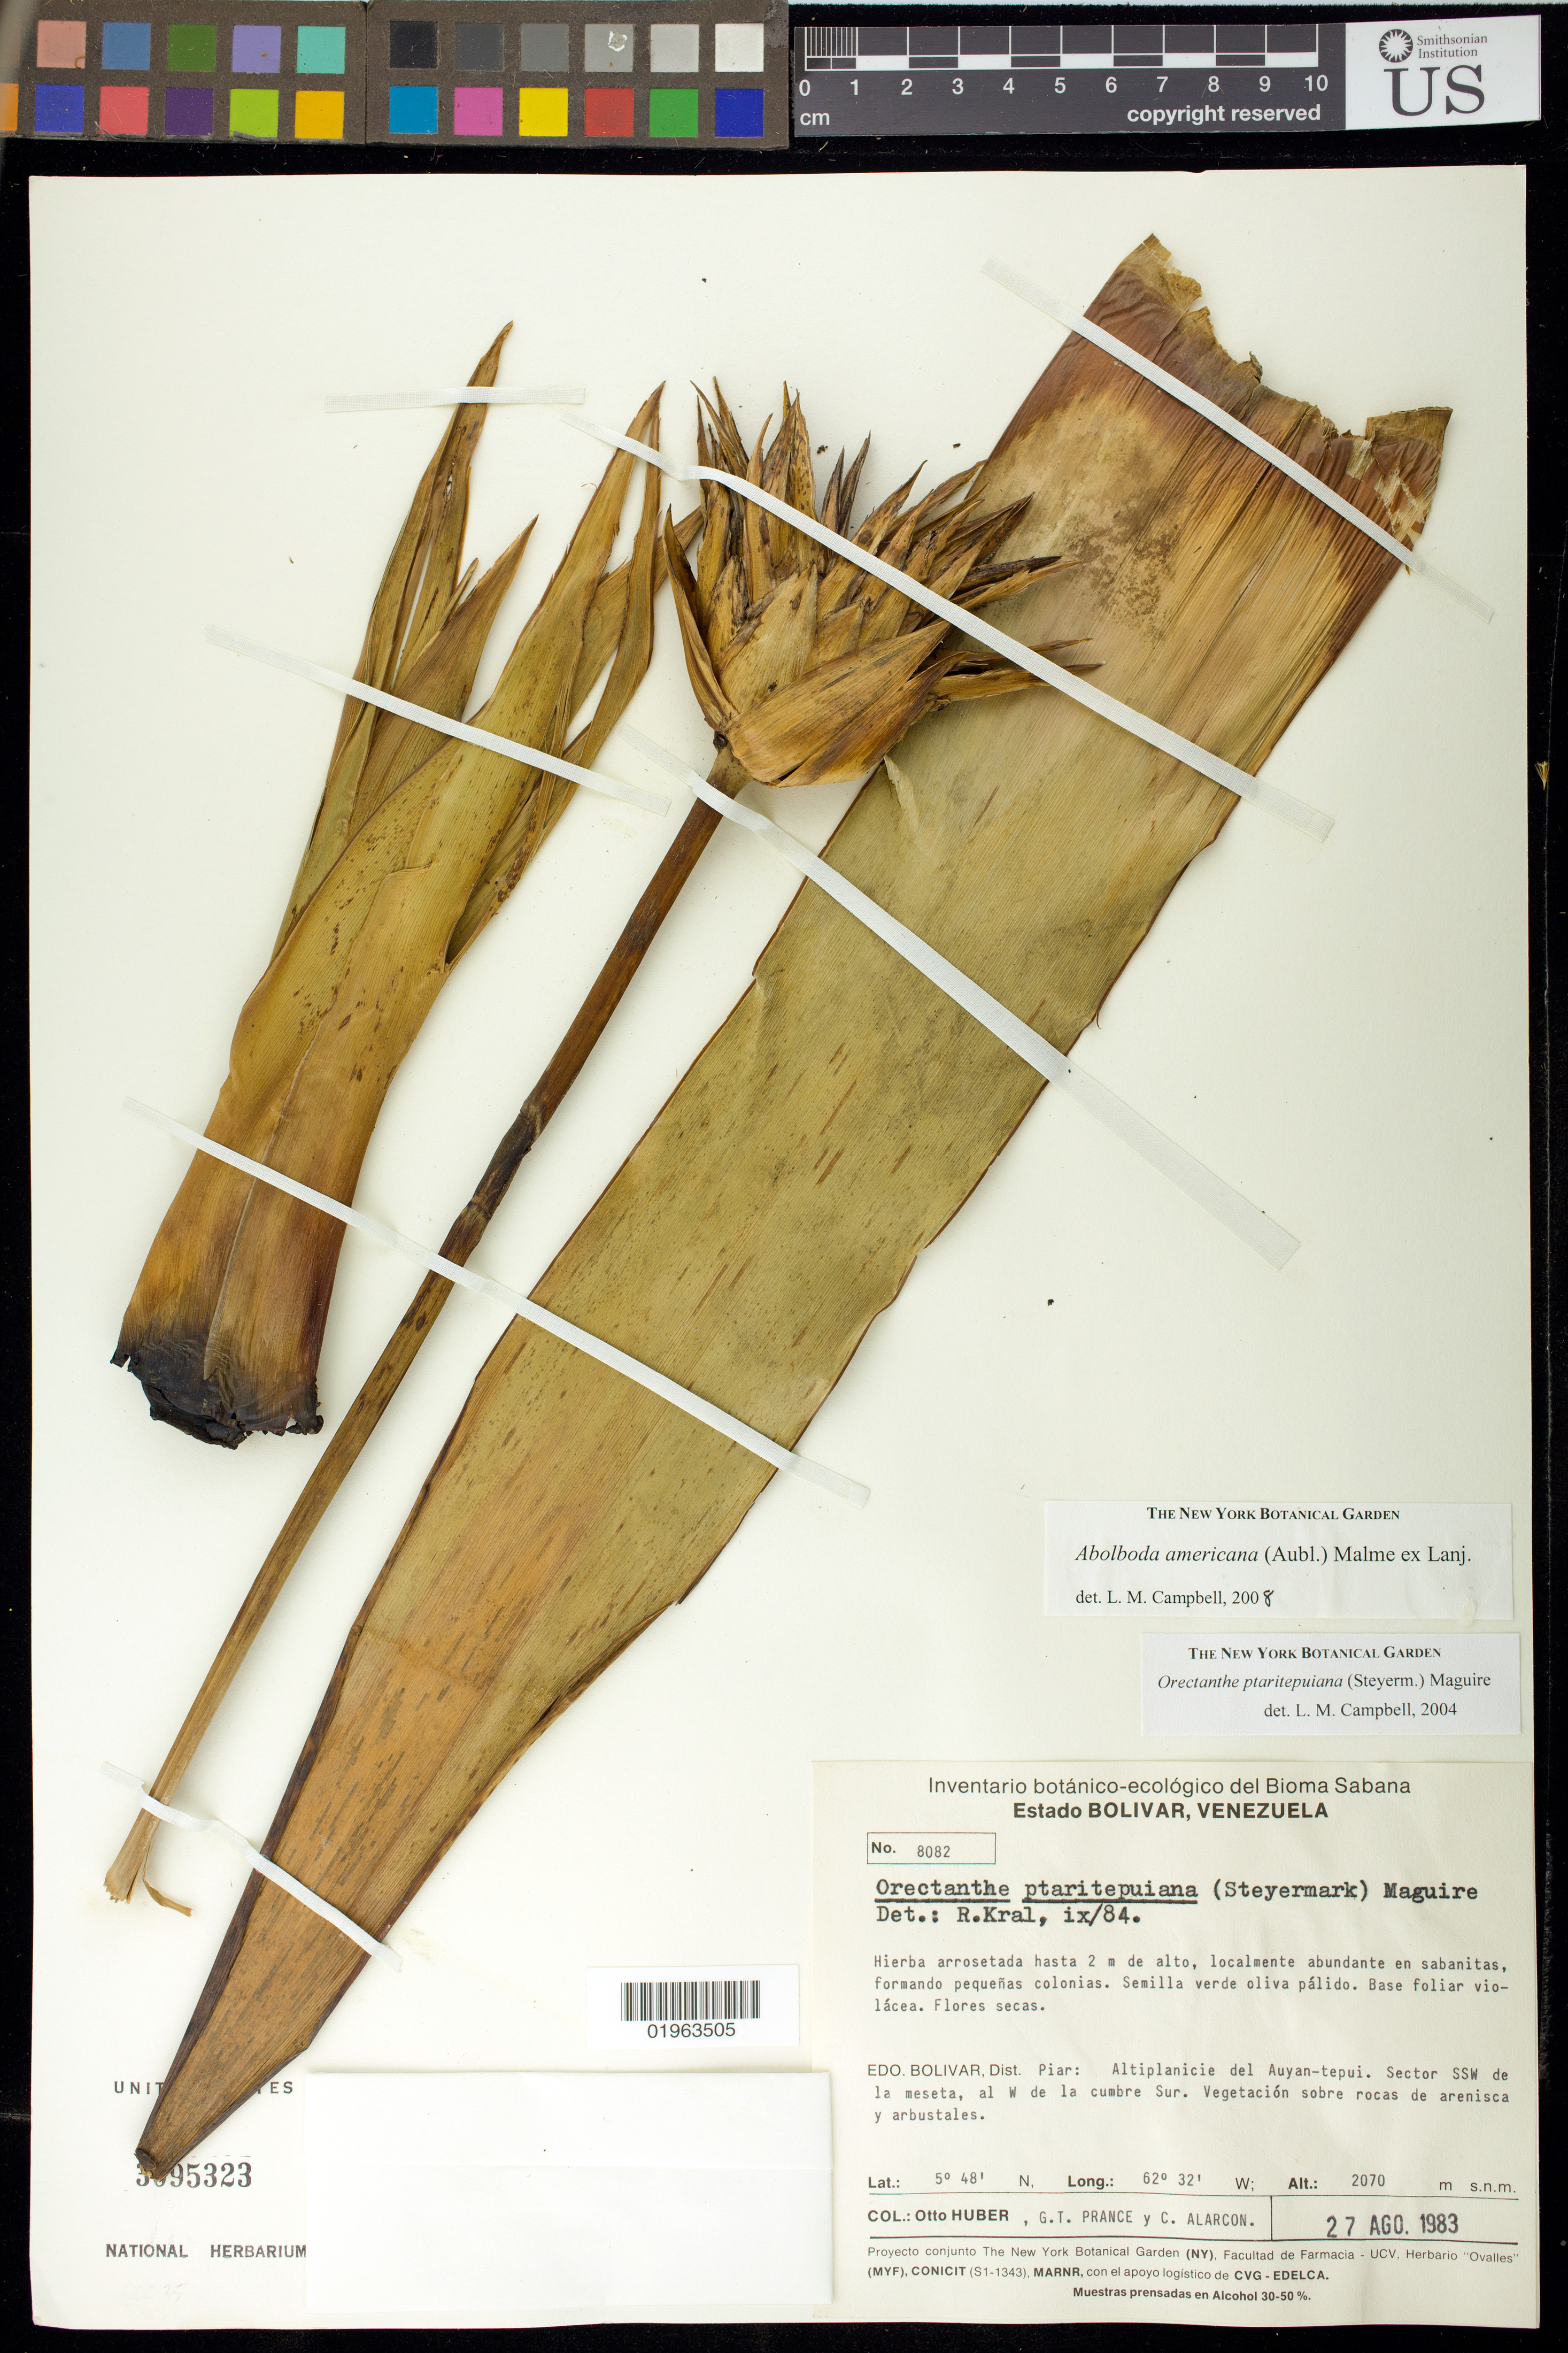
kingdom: Plantae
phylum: Tracheophyta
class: Liliopsida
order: Poales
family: Xyridaceae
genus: Orectanthe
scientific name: Orectanthe ptaritepuiana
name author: (Steyerm.) Maguire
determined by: Campbell, M. L.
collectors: O. Huber, G. T. Prance & C. Alarcon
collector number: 8082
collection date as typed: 27-Aug-83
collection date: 1983-08-27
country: Venezuela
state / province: Bolívar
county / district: Piar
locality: Auyan-tepuí, sect. SSW de la meseta, al W de la cumbre sur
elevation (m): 2070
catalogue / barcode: US 3095323